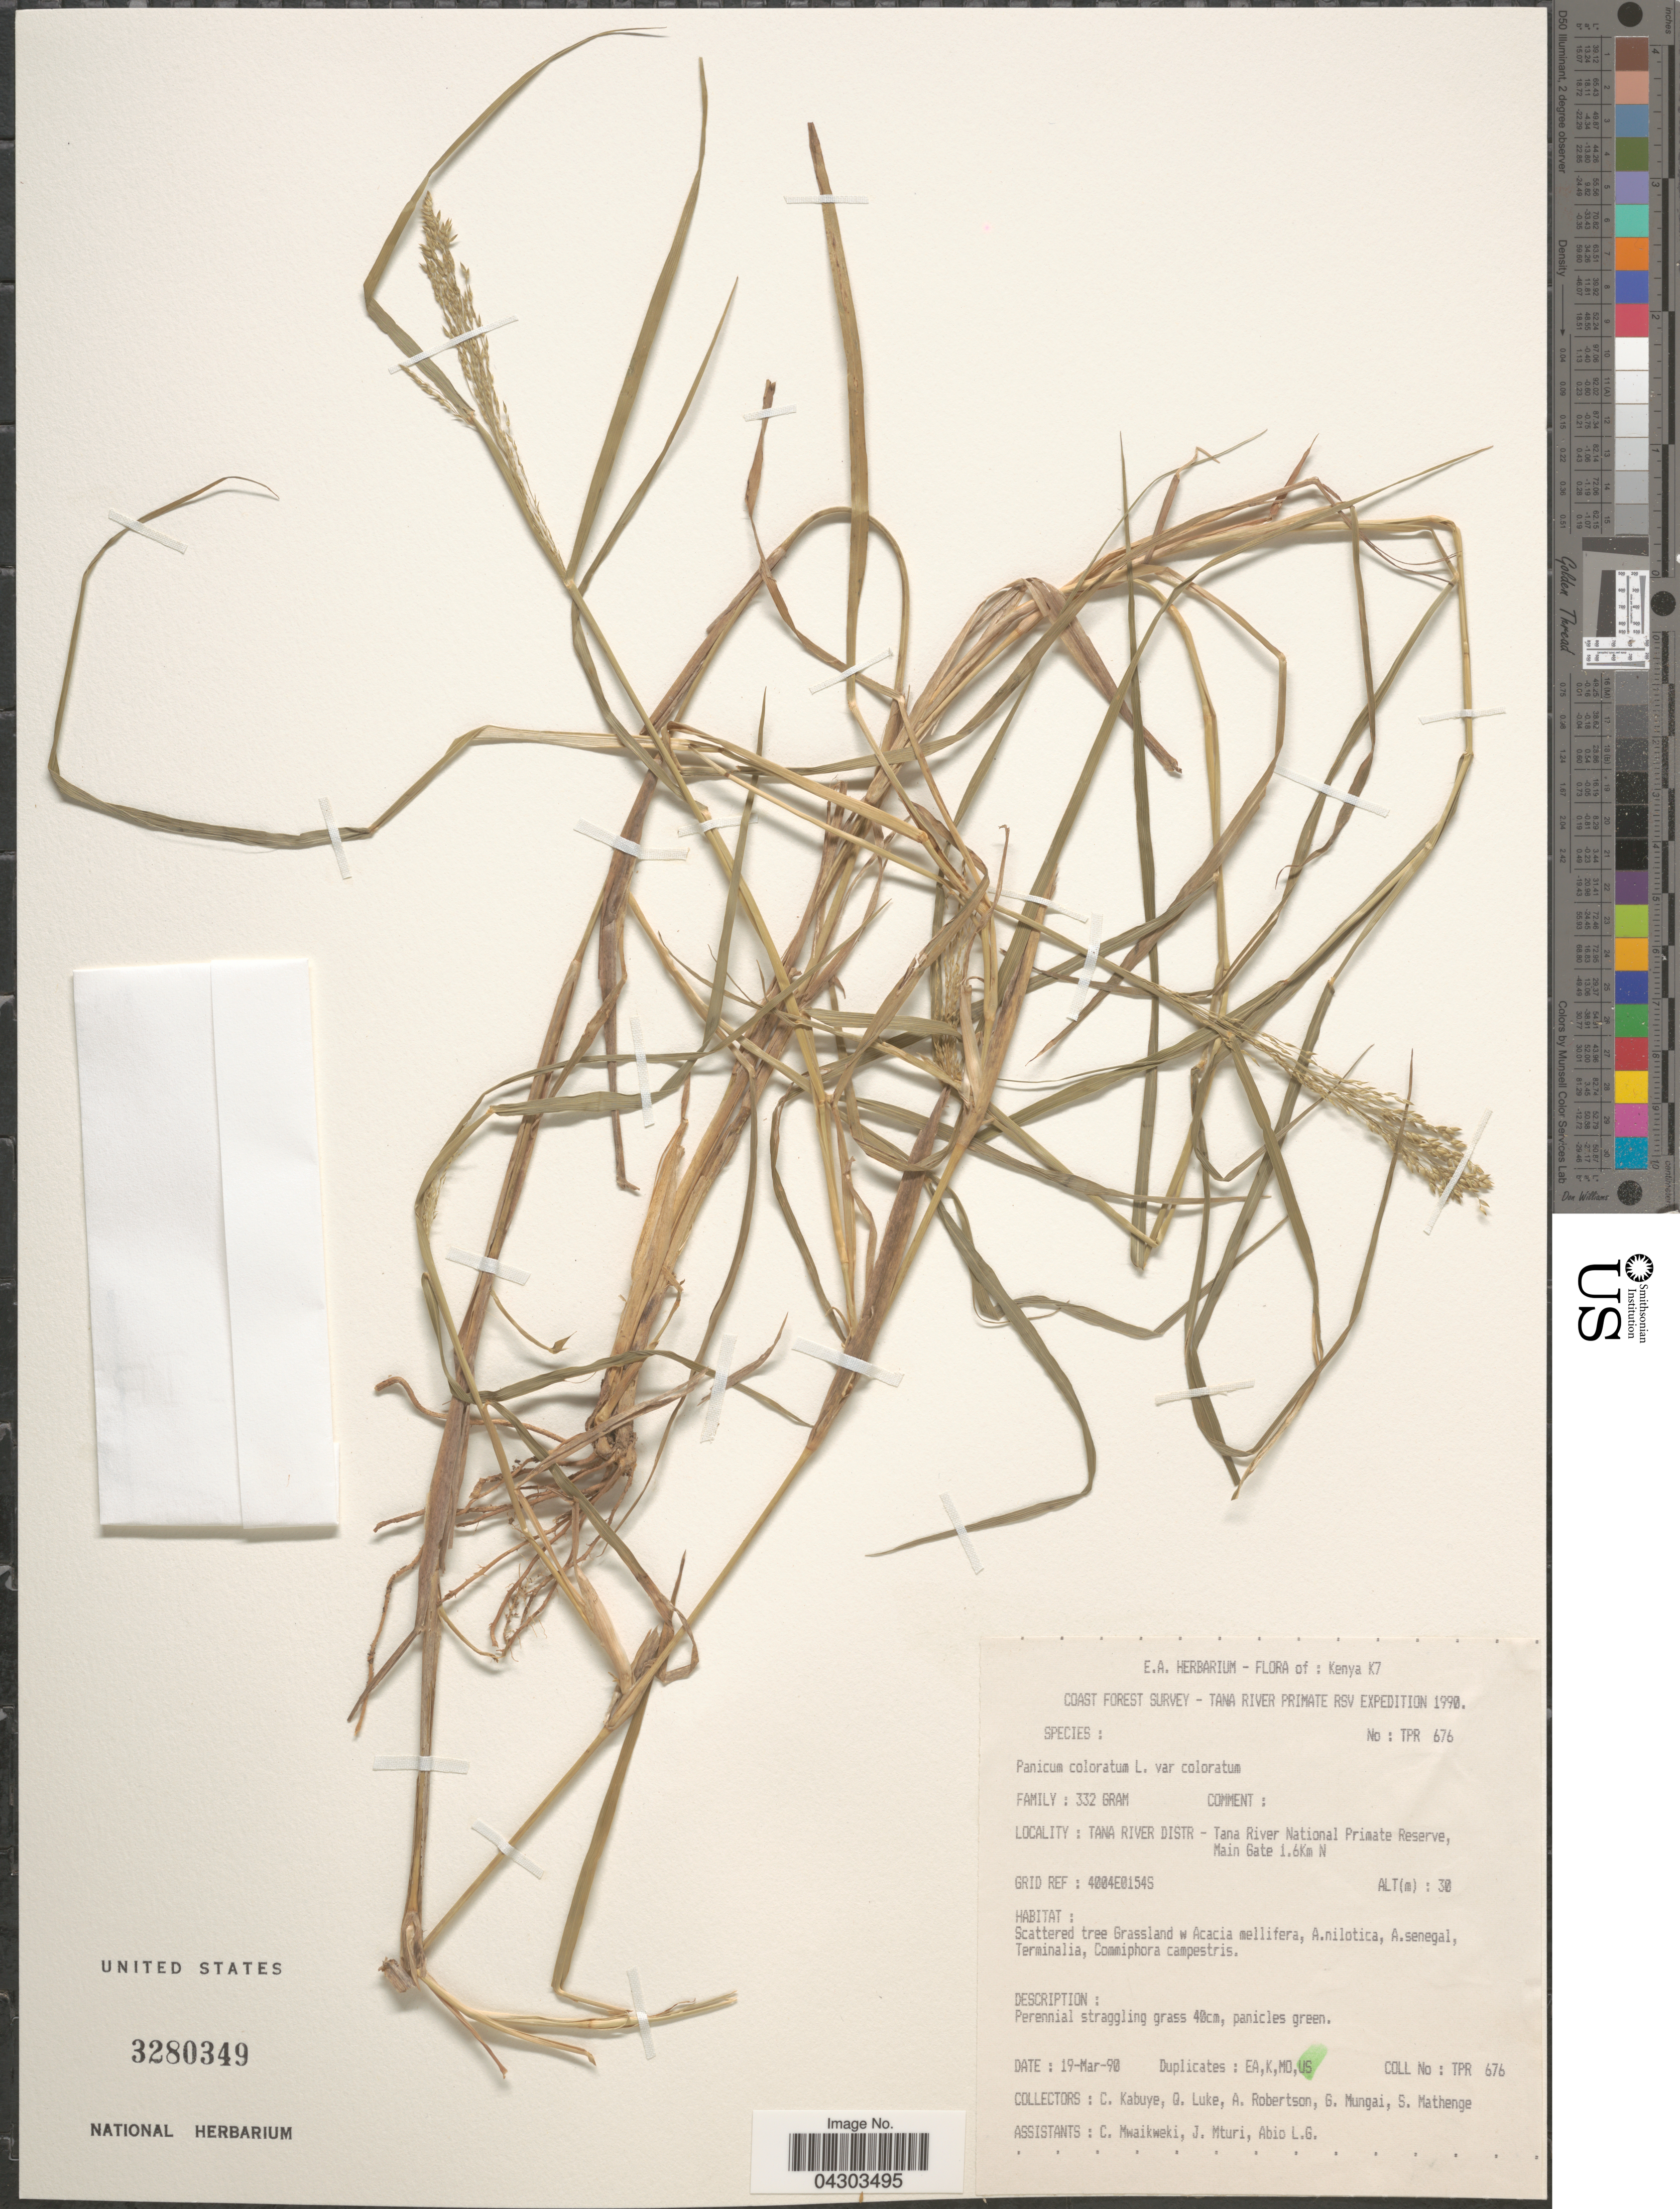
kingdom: Plantae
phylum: Tracheophyta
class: Liliopsida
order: Poales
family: Poaceae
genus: Panicum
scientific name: Panicum coloratum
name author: L.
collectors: C. Kabuye, Q. Luke, A. Robertson, G. Mungai & et al.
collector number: TPR676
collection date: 1990-03-19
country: Kenya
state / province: Tana River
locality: Kenya K7. Coast Forest Survey - Tana River Primate RSV Expedition 1990. Tana River Distr - Tana River National Primate Reserve, Main Gate 1.6Km N.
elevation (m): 30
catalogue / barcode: US 3280349